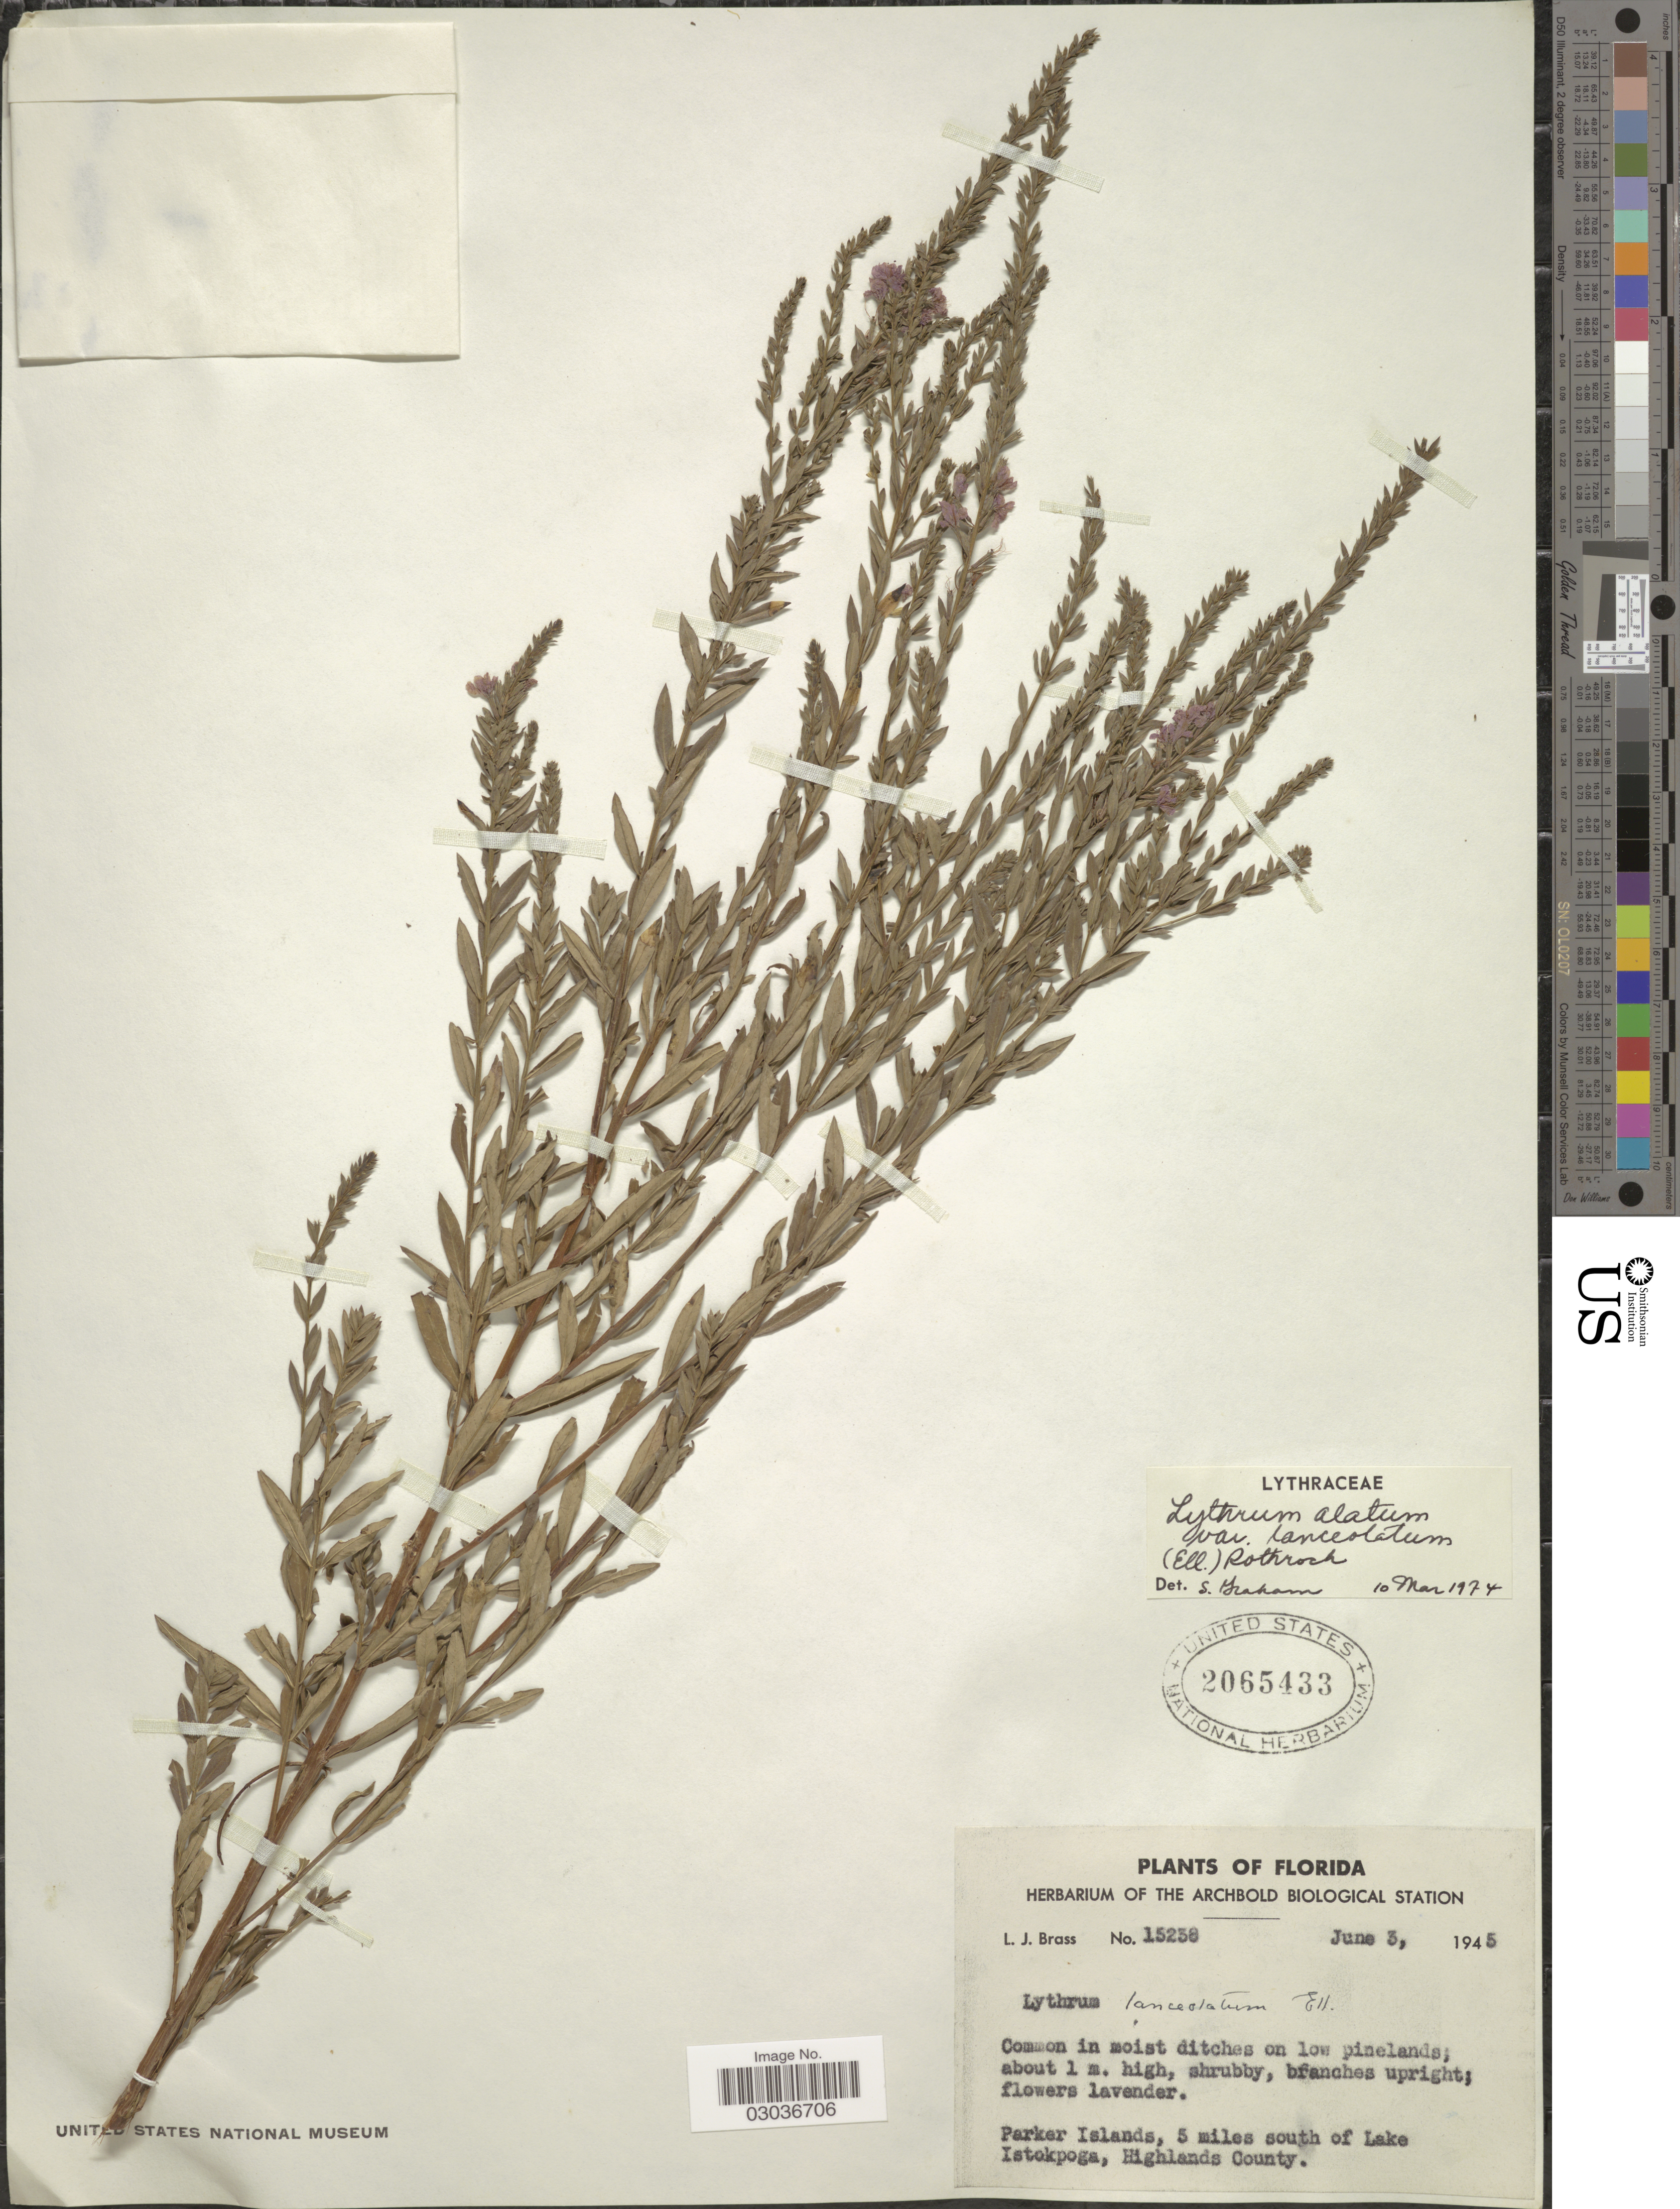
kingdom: Plantae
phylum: Tracheophyta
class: Magnoliopsida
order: Myrtales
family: Lythraceae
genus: Lythrum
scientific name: Lythrum alatum var. lanceolatum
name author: (Elliott) A. Gray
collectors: L. J. Brass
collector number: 15238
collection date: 1945-06-03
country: United States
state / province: Florida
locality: Parker Islands, 5 miles south of Lake Istokpoga, Highlands County.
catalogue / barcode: US 2065433